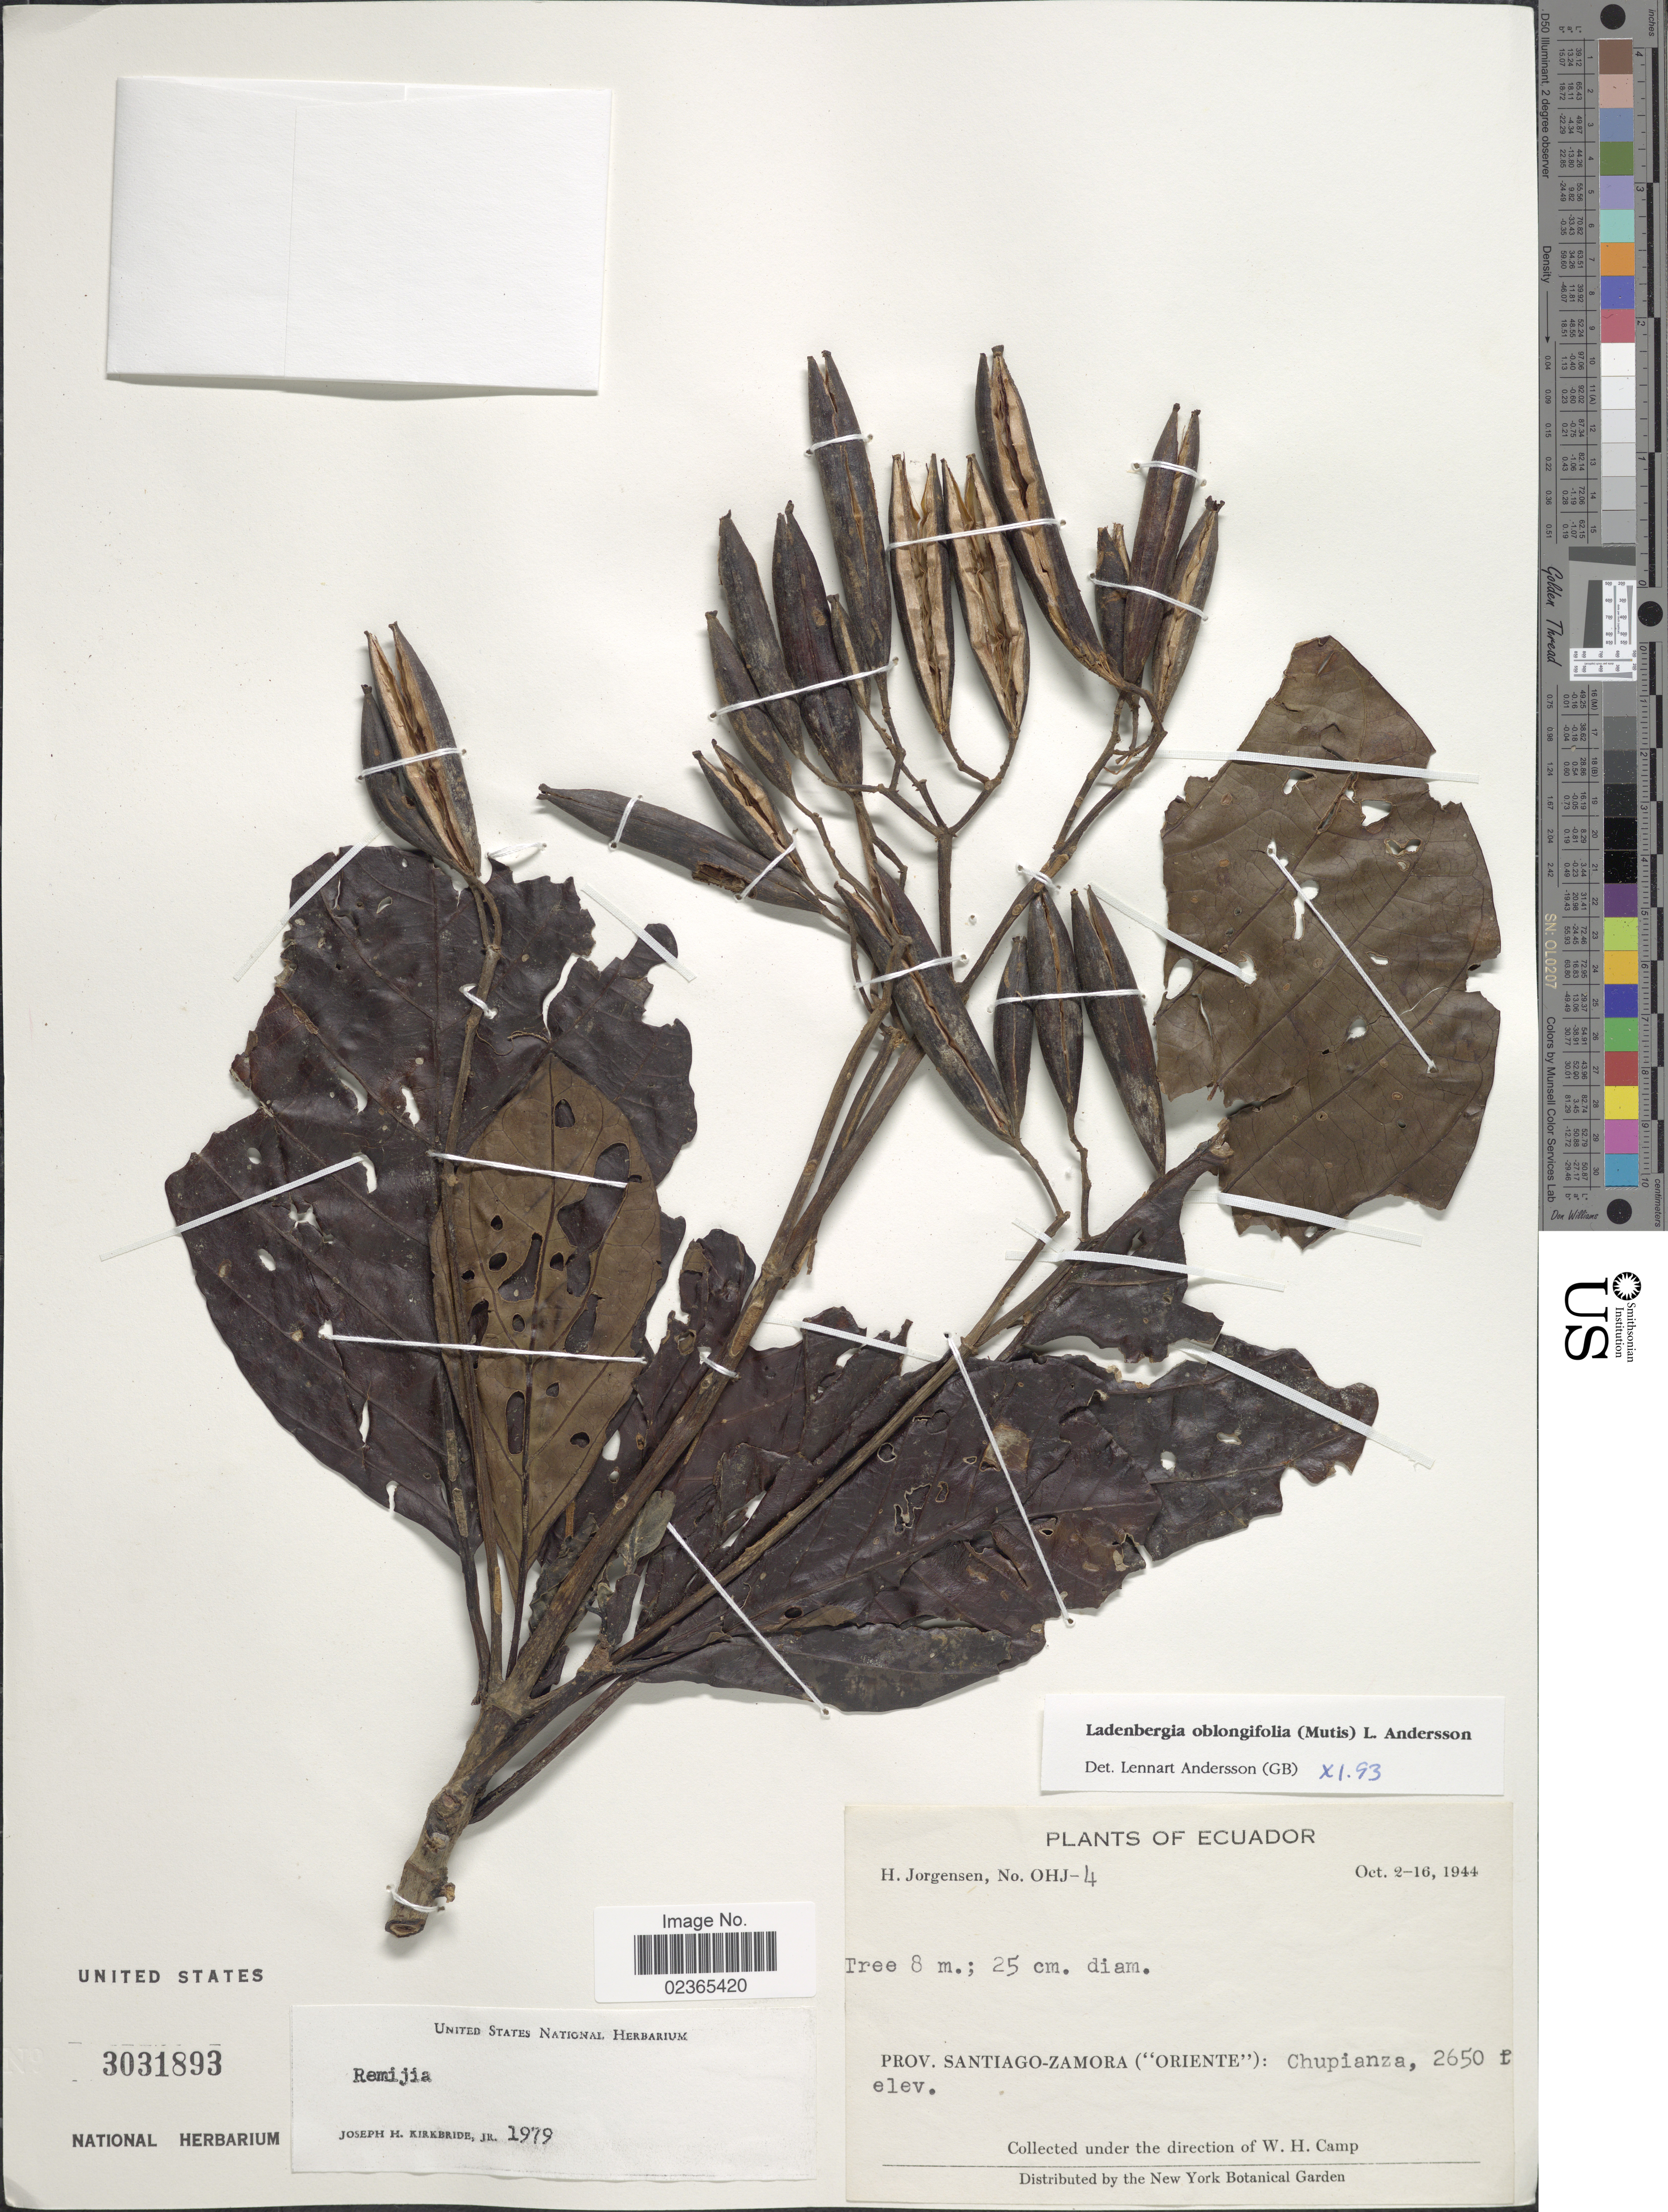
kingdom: Plantae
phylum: Tracheophyta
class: Magnoliopsida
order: Gentianales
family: Rubiaceae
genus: Ladenbergia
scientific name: Ladenbergia oblongifolia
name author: (Mutis) L. Andersson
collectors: H. Jørgensen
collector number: OHJ4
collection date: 1944-10-02/1944-10-16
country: Ecuador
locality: Prov. Santiago-Zamora ("Oriente"): Chupianza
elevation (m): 808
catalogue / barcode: US 3031893